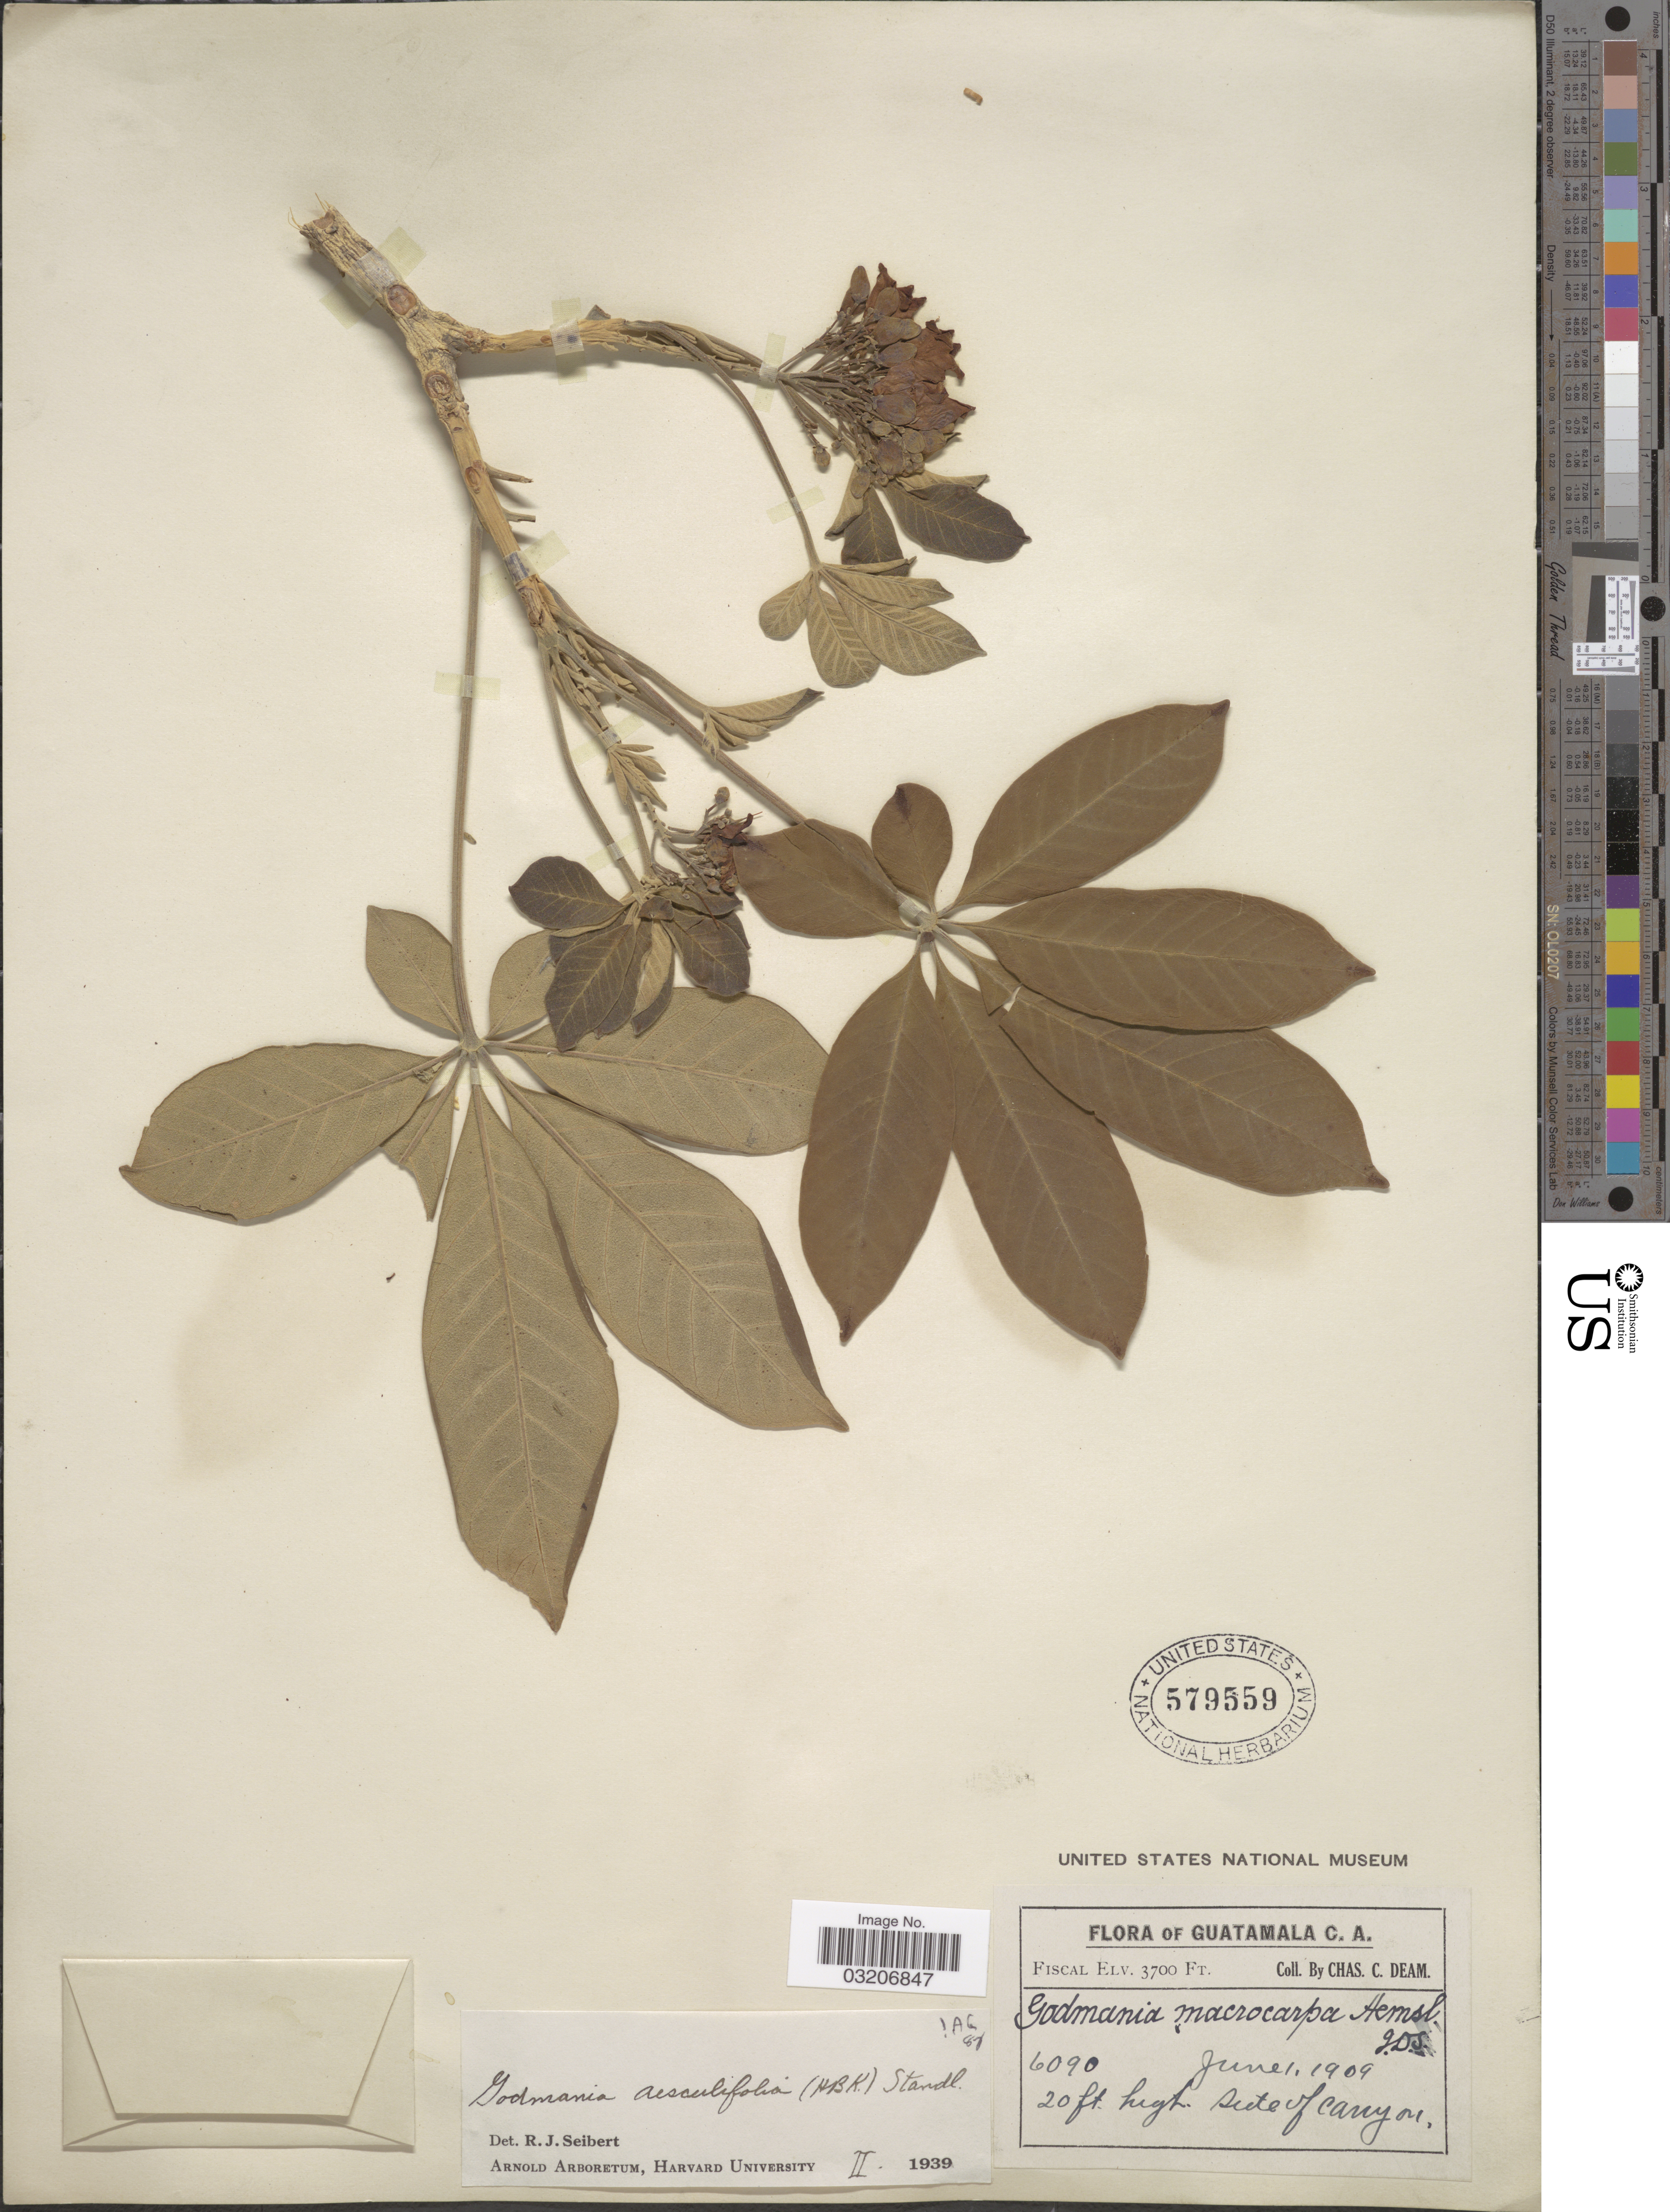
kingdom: Plantae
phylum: Tracheophyta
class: Magnoliopsida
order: Lamiales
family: Bignoniaceae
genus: Godmania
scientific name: Godmania aesculifolia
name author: Standl.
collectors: C. C. Deam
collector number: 6090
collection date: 1909-06-01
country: Guatemala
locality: Side of canyon.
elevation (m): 1128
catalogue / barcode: US 579559